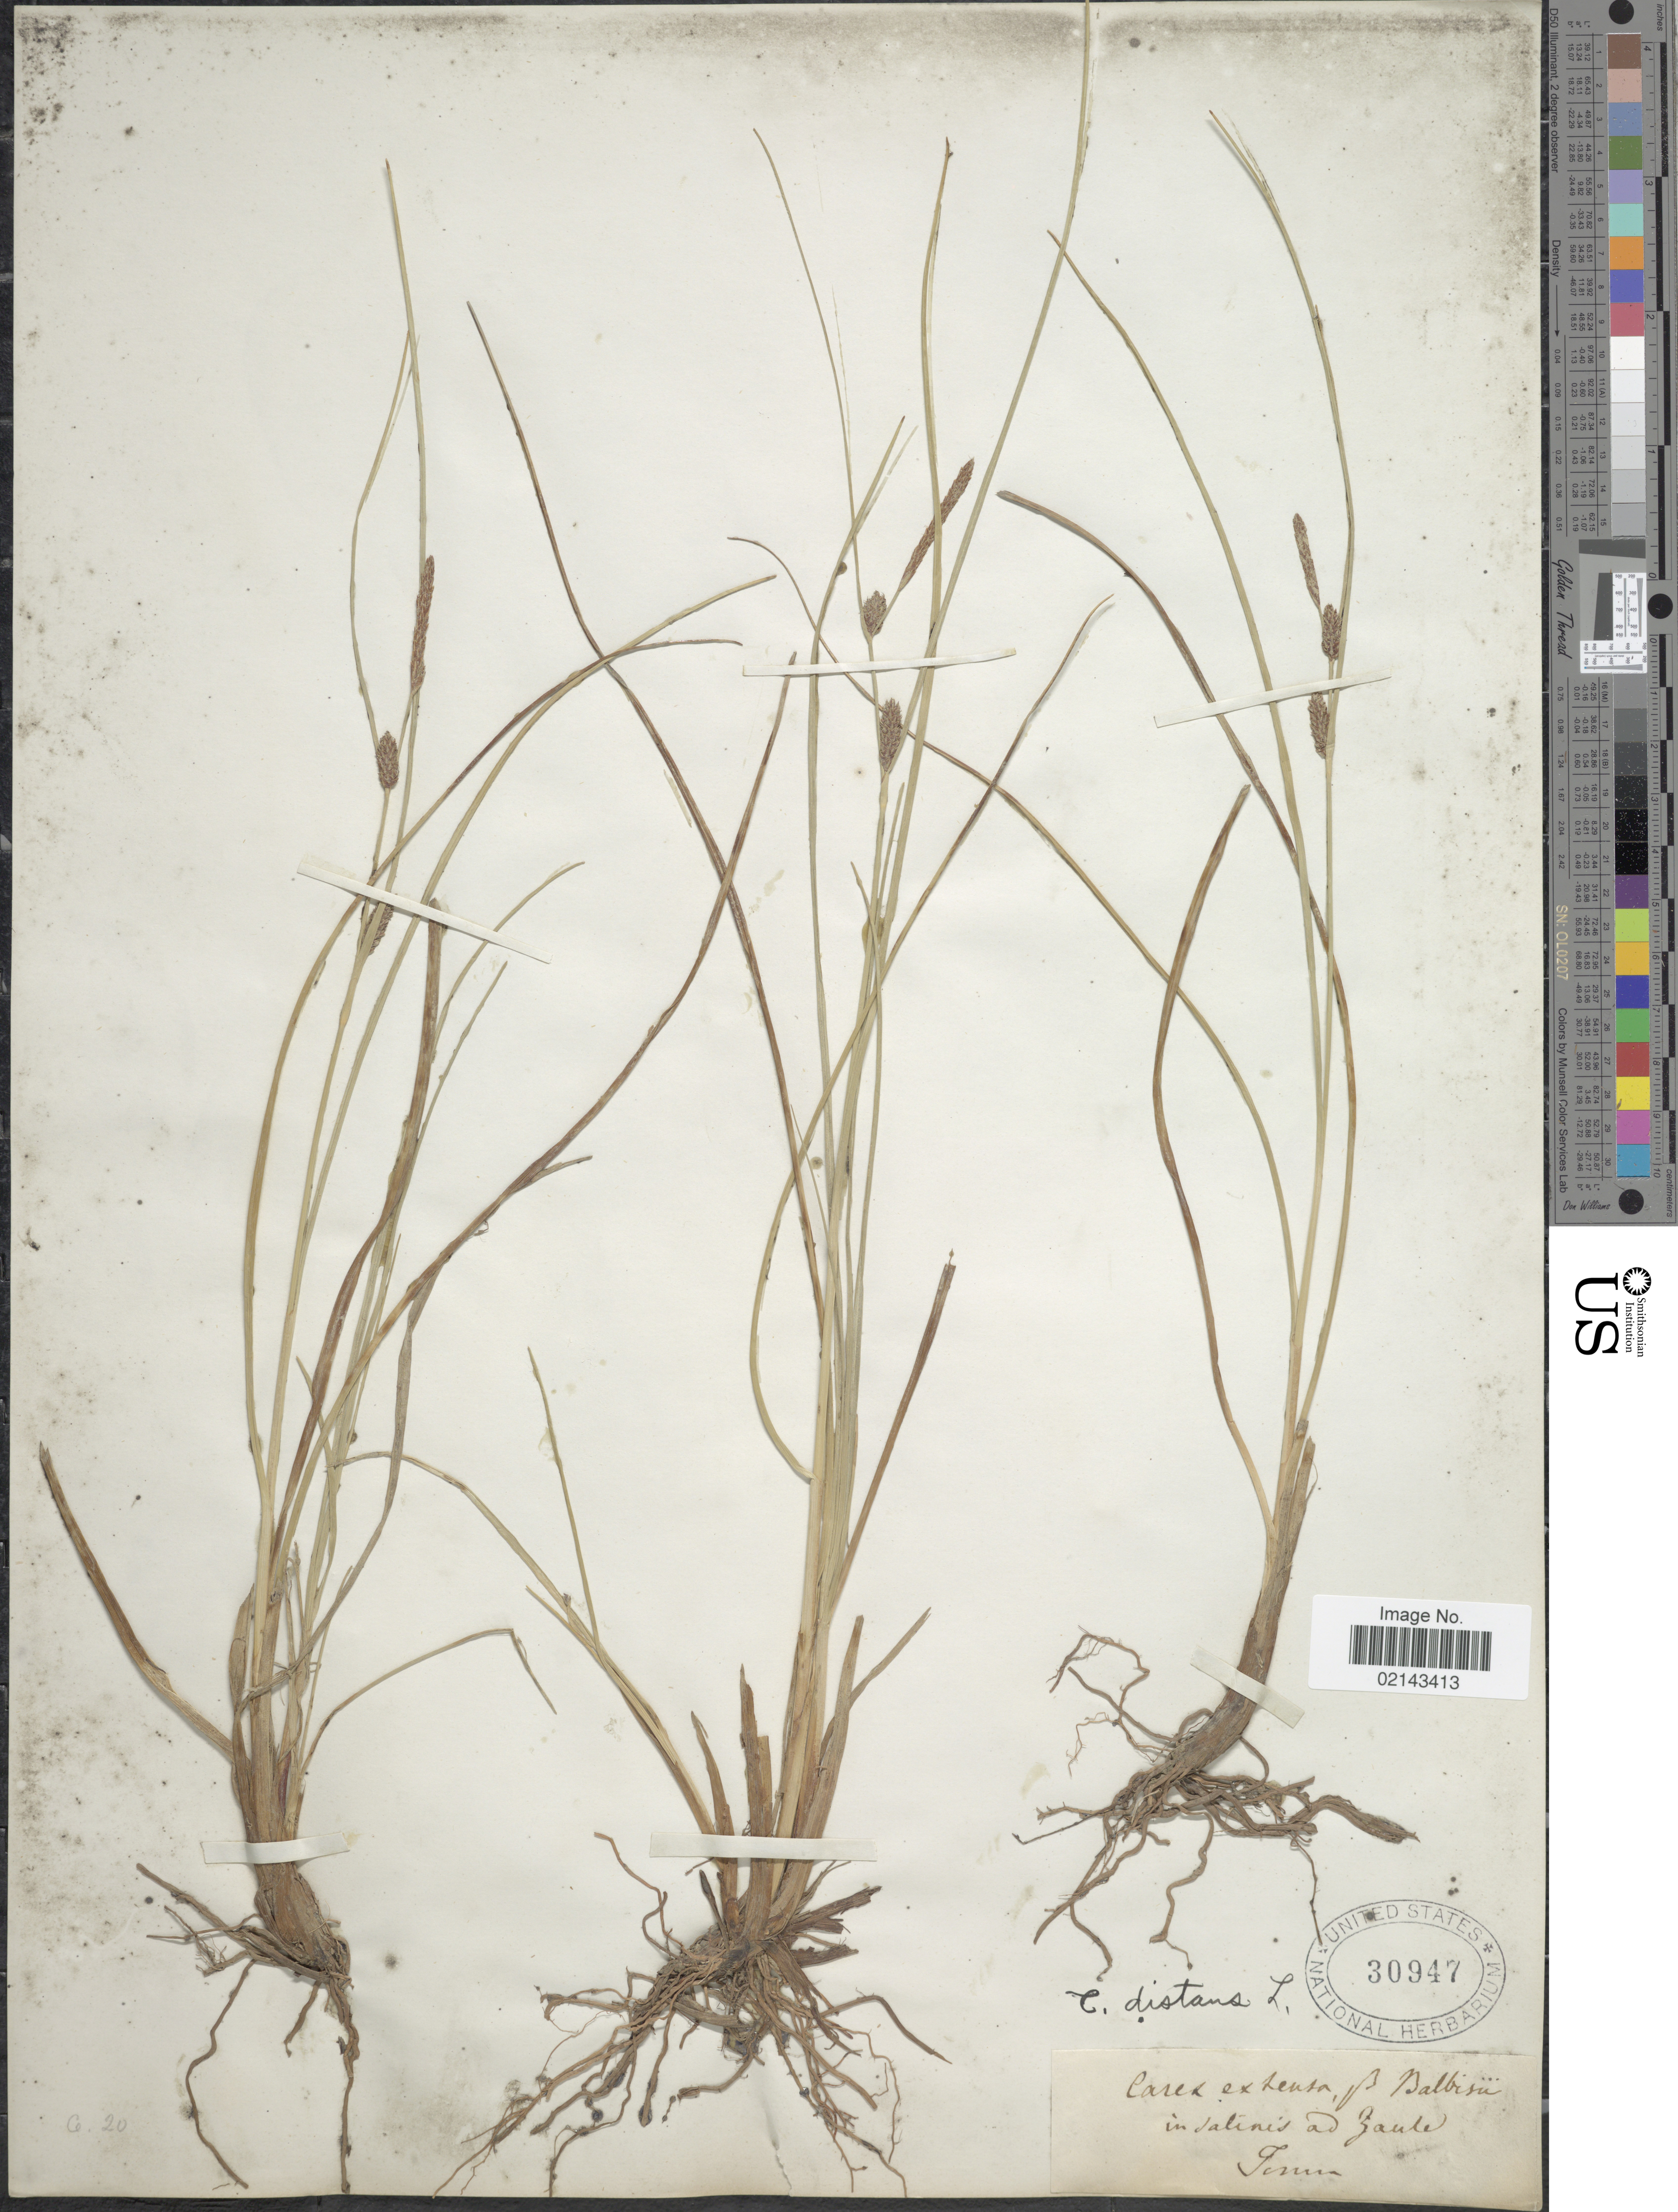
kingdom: Plantae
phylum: Tracheophyta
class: Liliopsida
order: Poales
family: Cyperaceae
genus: Carex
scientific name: Carex distans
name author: L.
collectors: Senn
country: Italy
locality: In saline ad Zaule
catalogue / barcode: US 30947